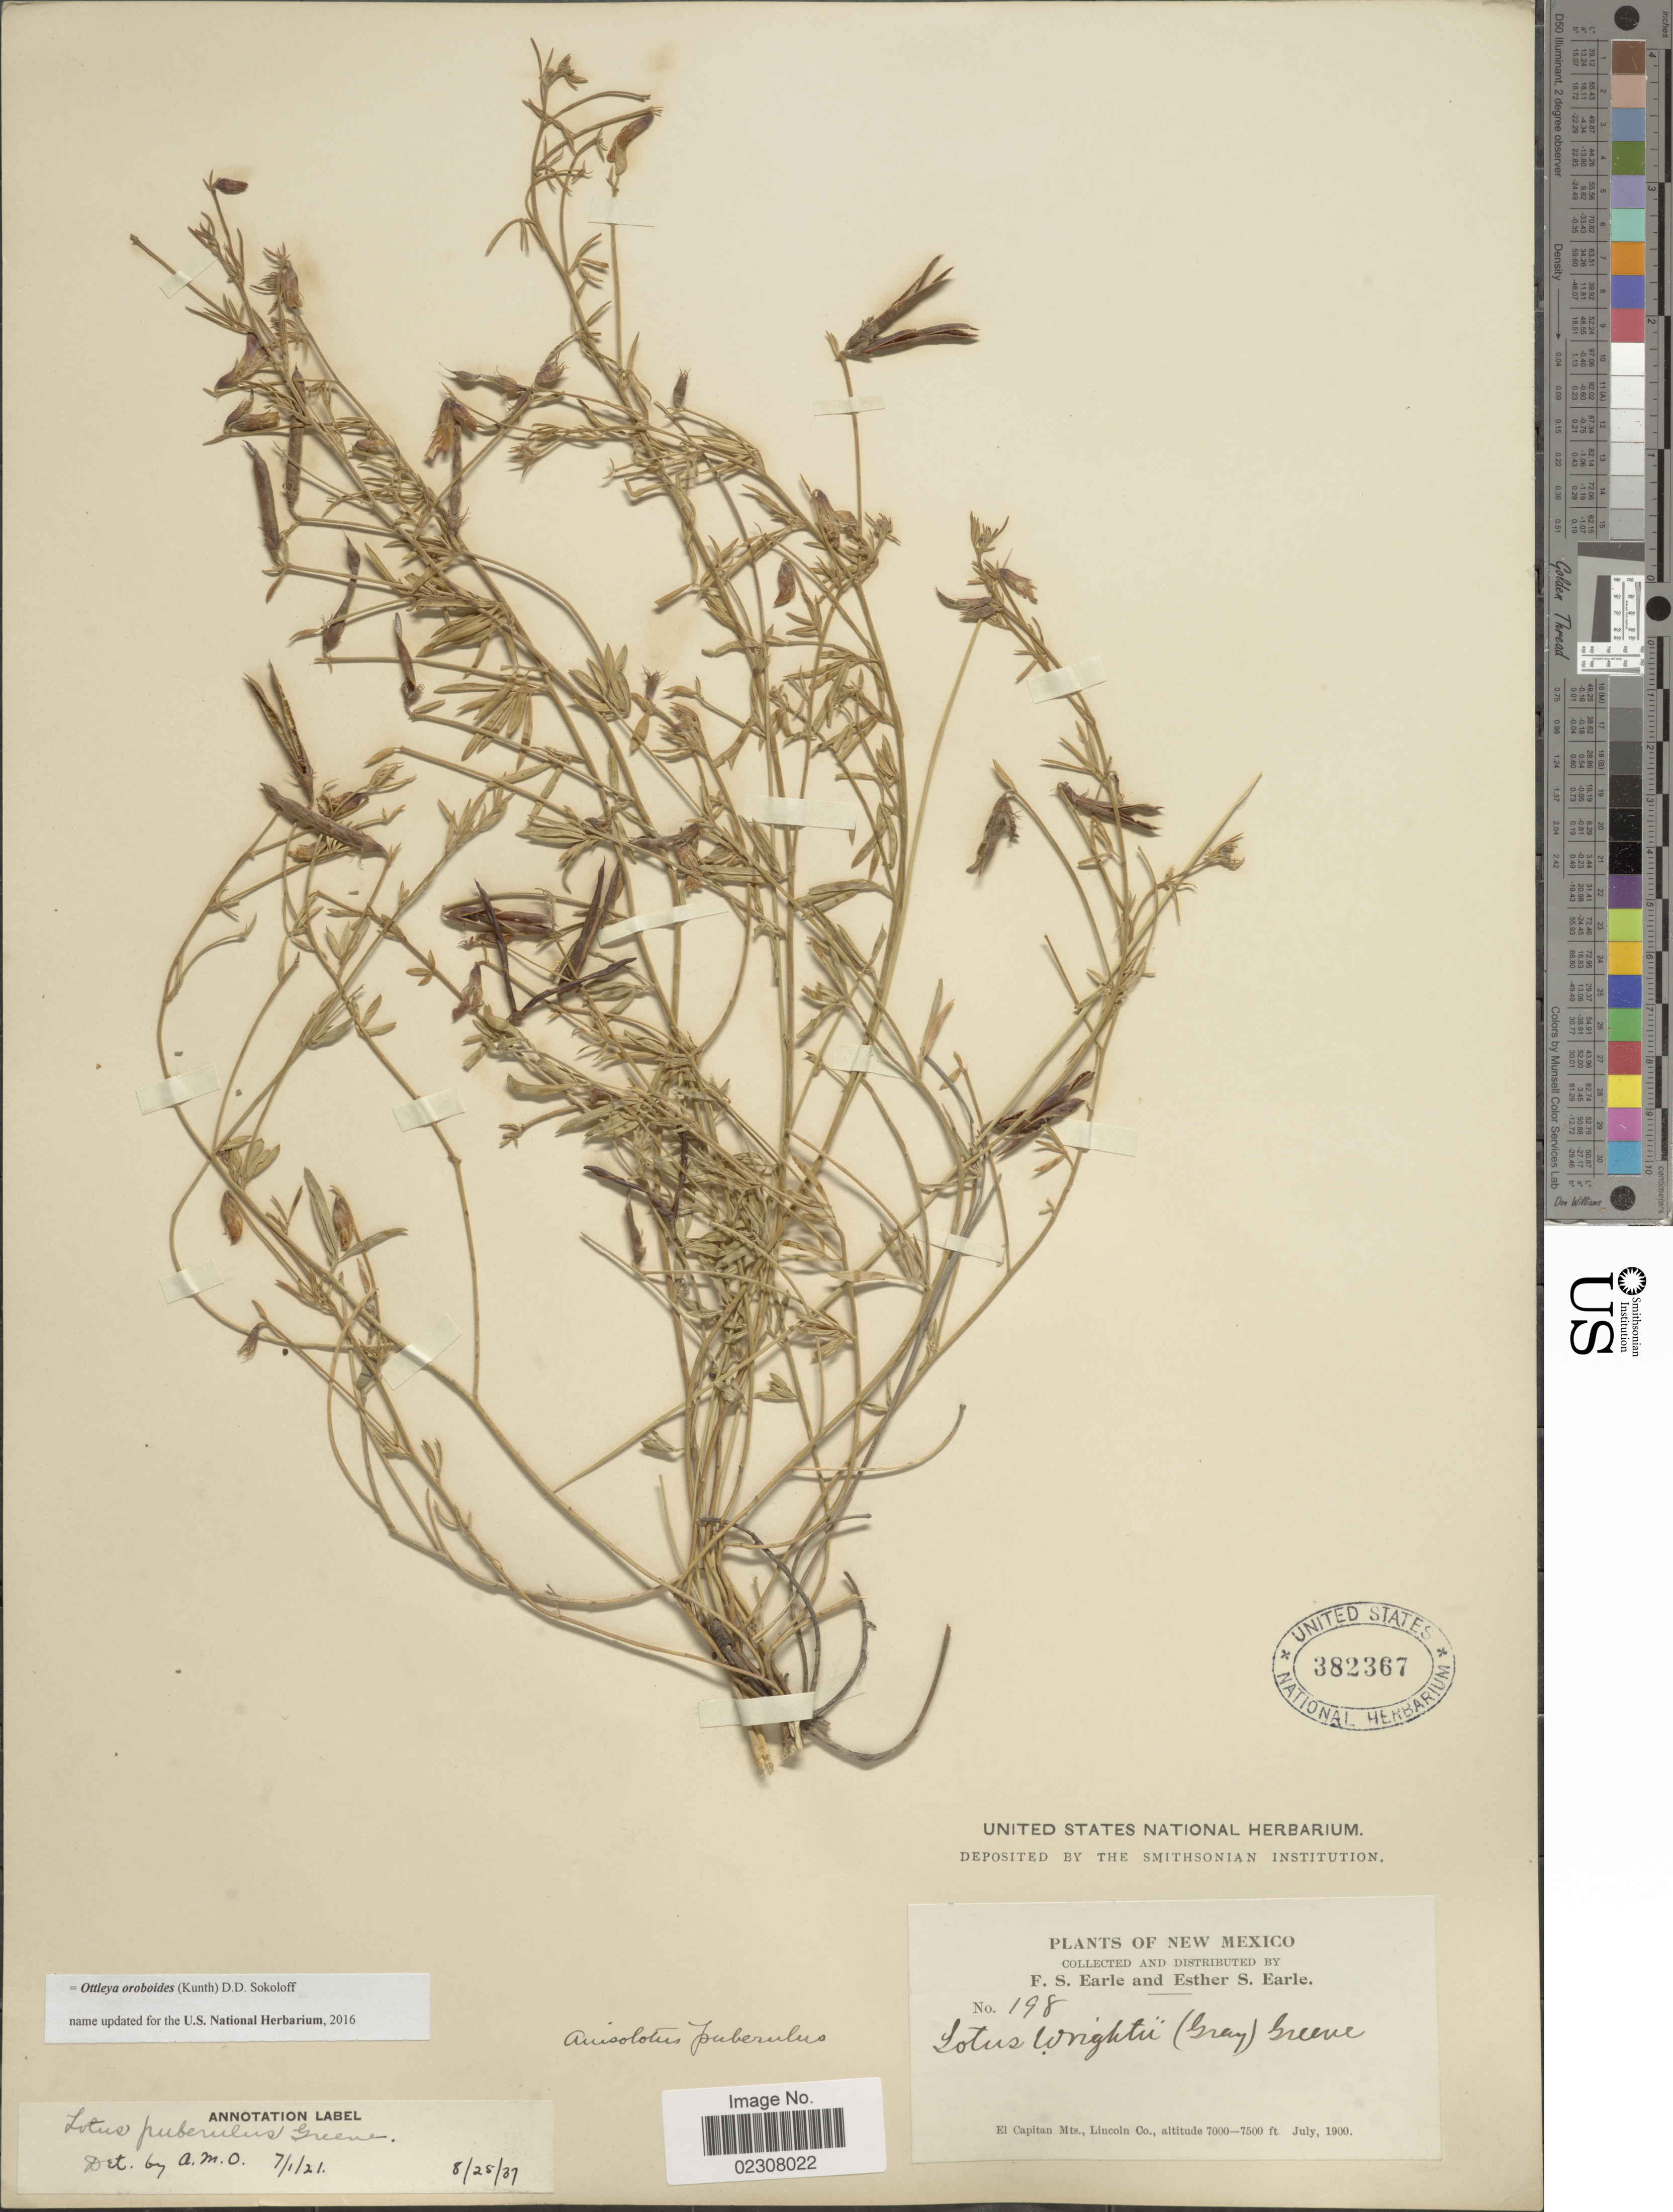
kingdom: Plantae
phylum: Tracheophyta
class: Magnoliopsida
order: Fabales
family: Fabaceae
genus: Ottleya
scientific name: Ottleya oroboides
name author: (Kunth) D.D. Sokoloff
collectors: F. S. Earle & E. S. Earle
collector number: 198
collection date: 1900-07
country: United States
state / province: New Mexico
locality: El Capitan Mts., Lincoln Co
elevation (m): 2134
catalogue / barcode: US 382367